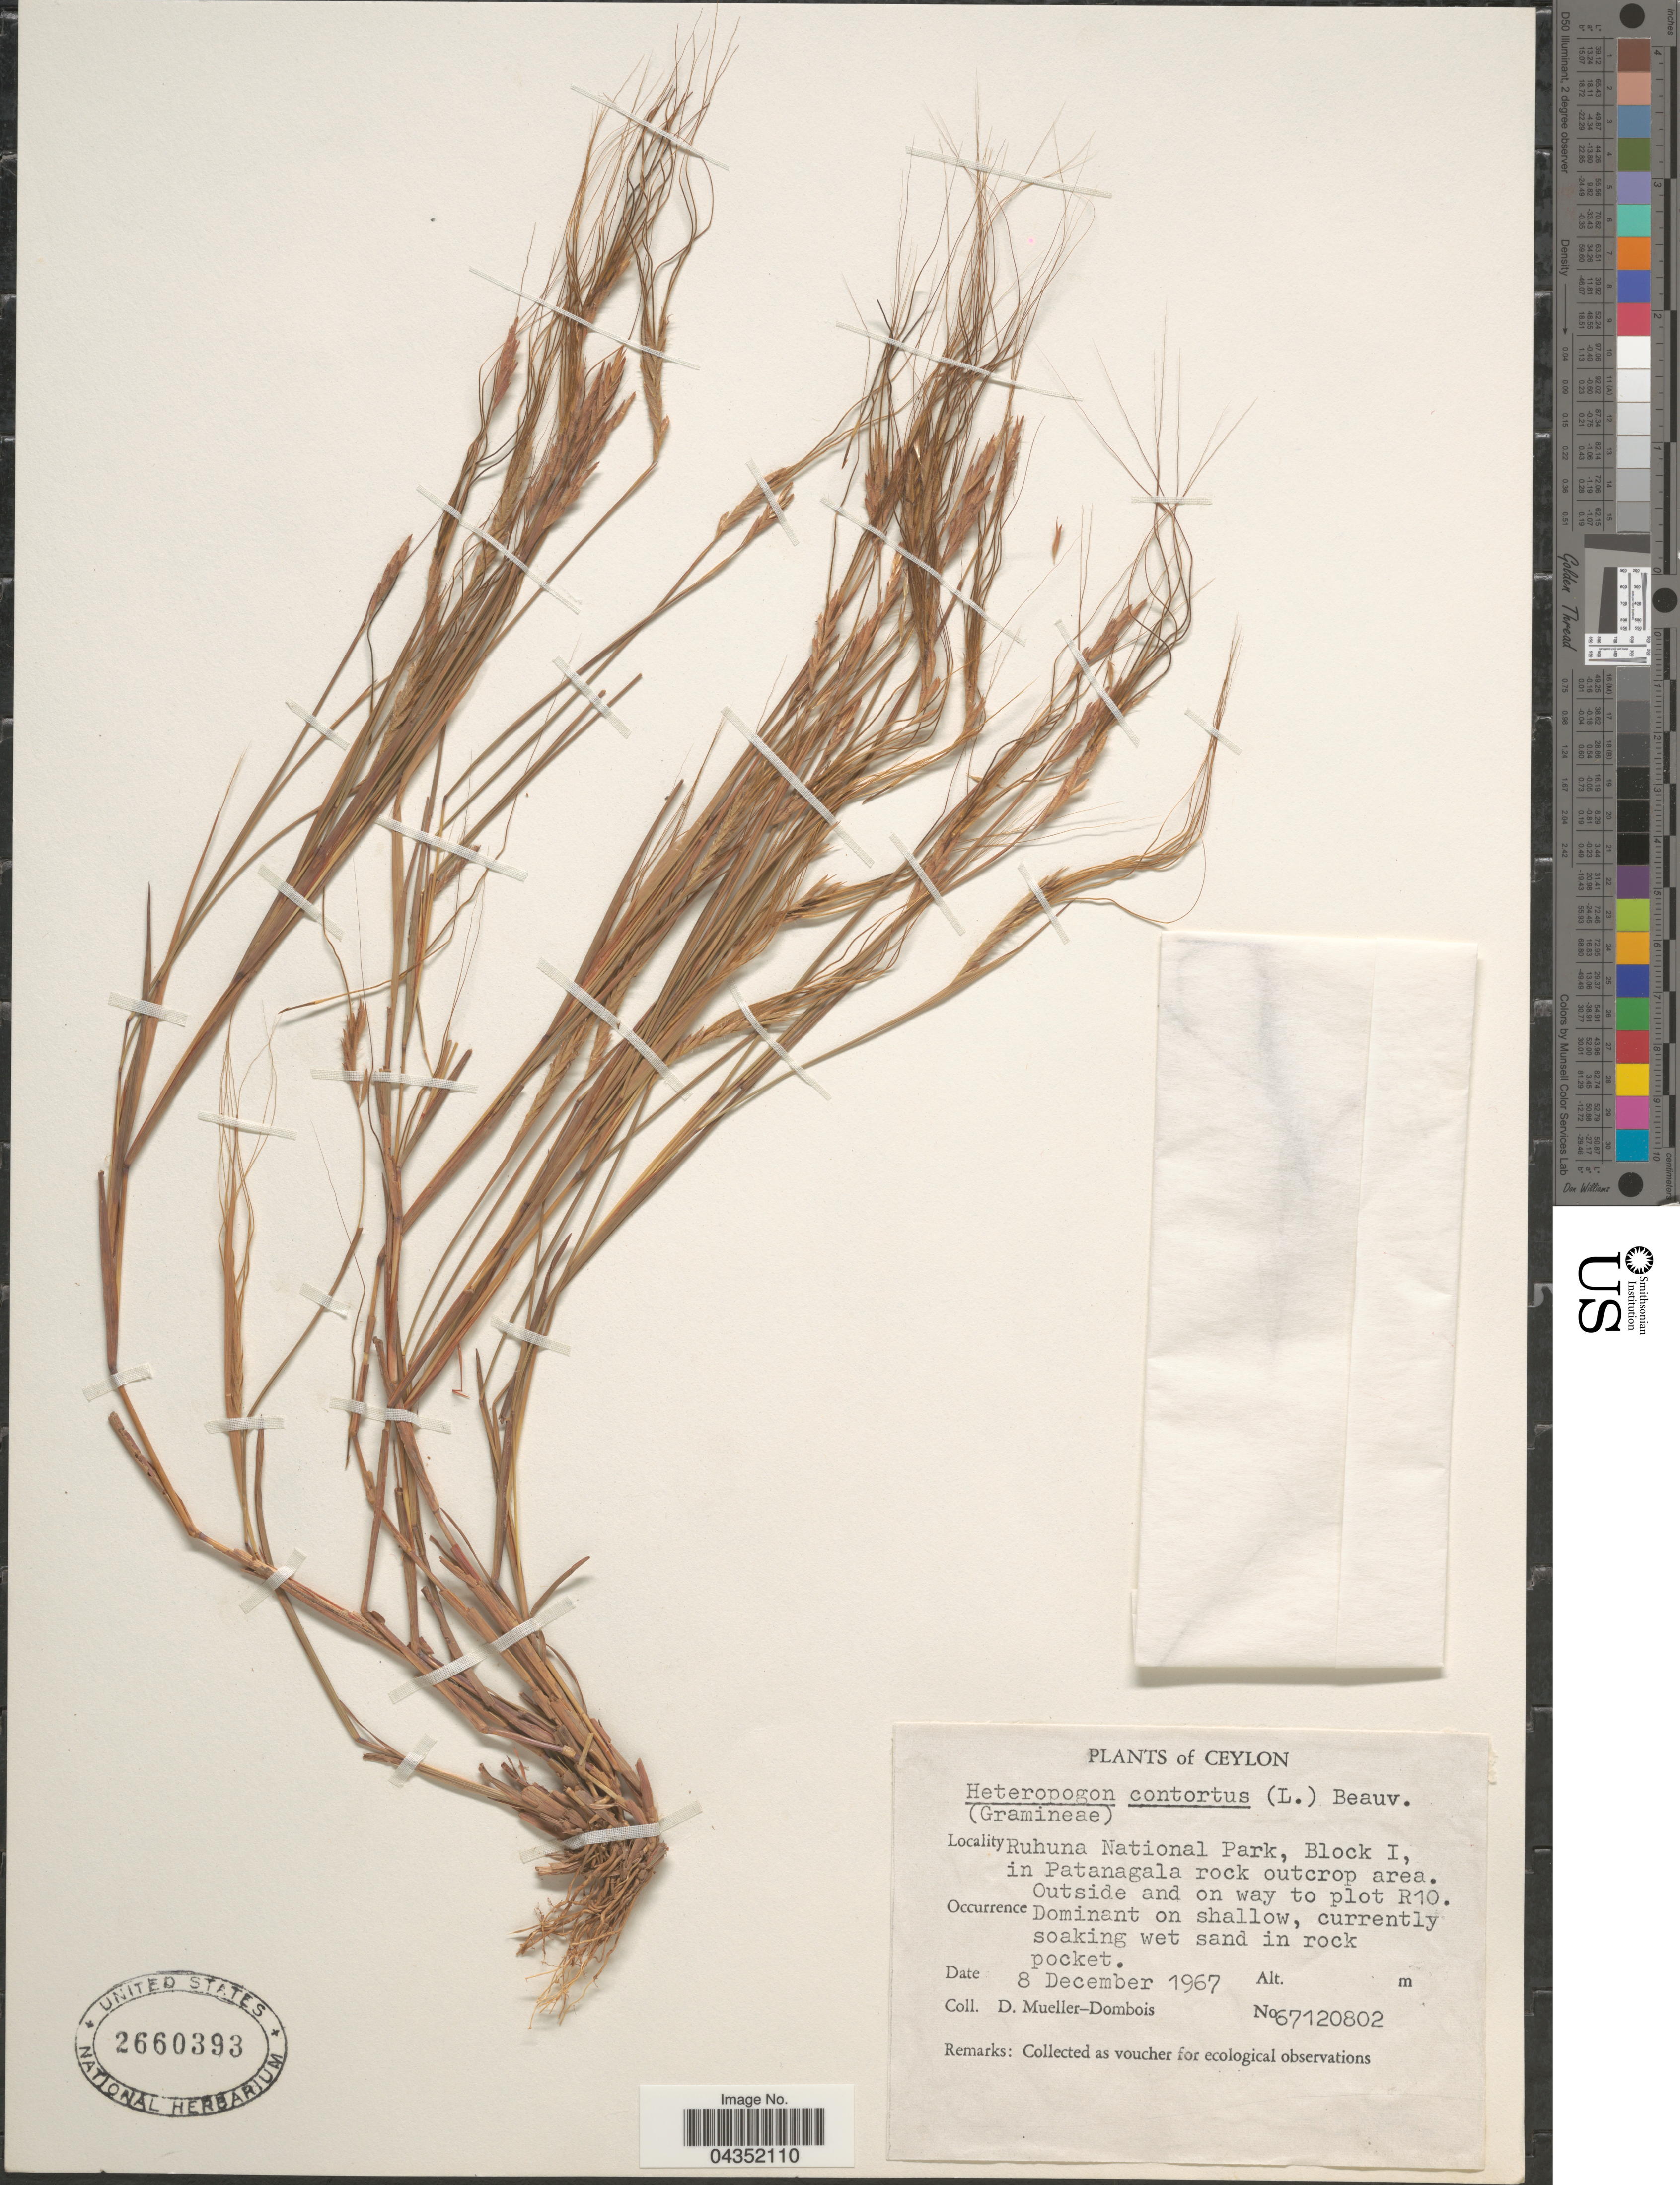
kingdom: Plantae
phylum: Tracheophyta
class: Liliopsida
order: Poales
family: Poaceae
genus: Heteropogon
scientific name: Heteropogon contortus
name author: (L.) P. Beauv. ex Roem. & Schult.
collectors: D. Mueller-Dombois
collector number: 67120802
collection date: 1967-12-08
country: Sri Lanka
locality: Ceylon. Ruhuna National Park, Block I, in Patanagala rock outcrop area. Outside and on way to plot R10.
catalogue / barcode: US 2660393